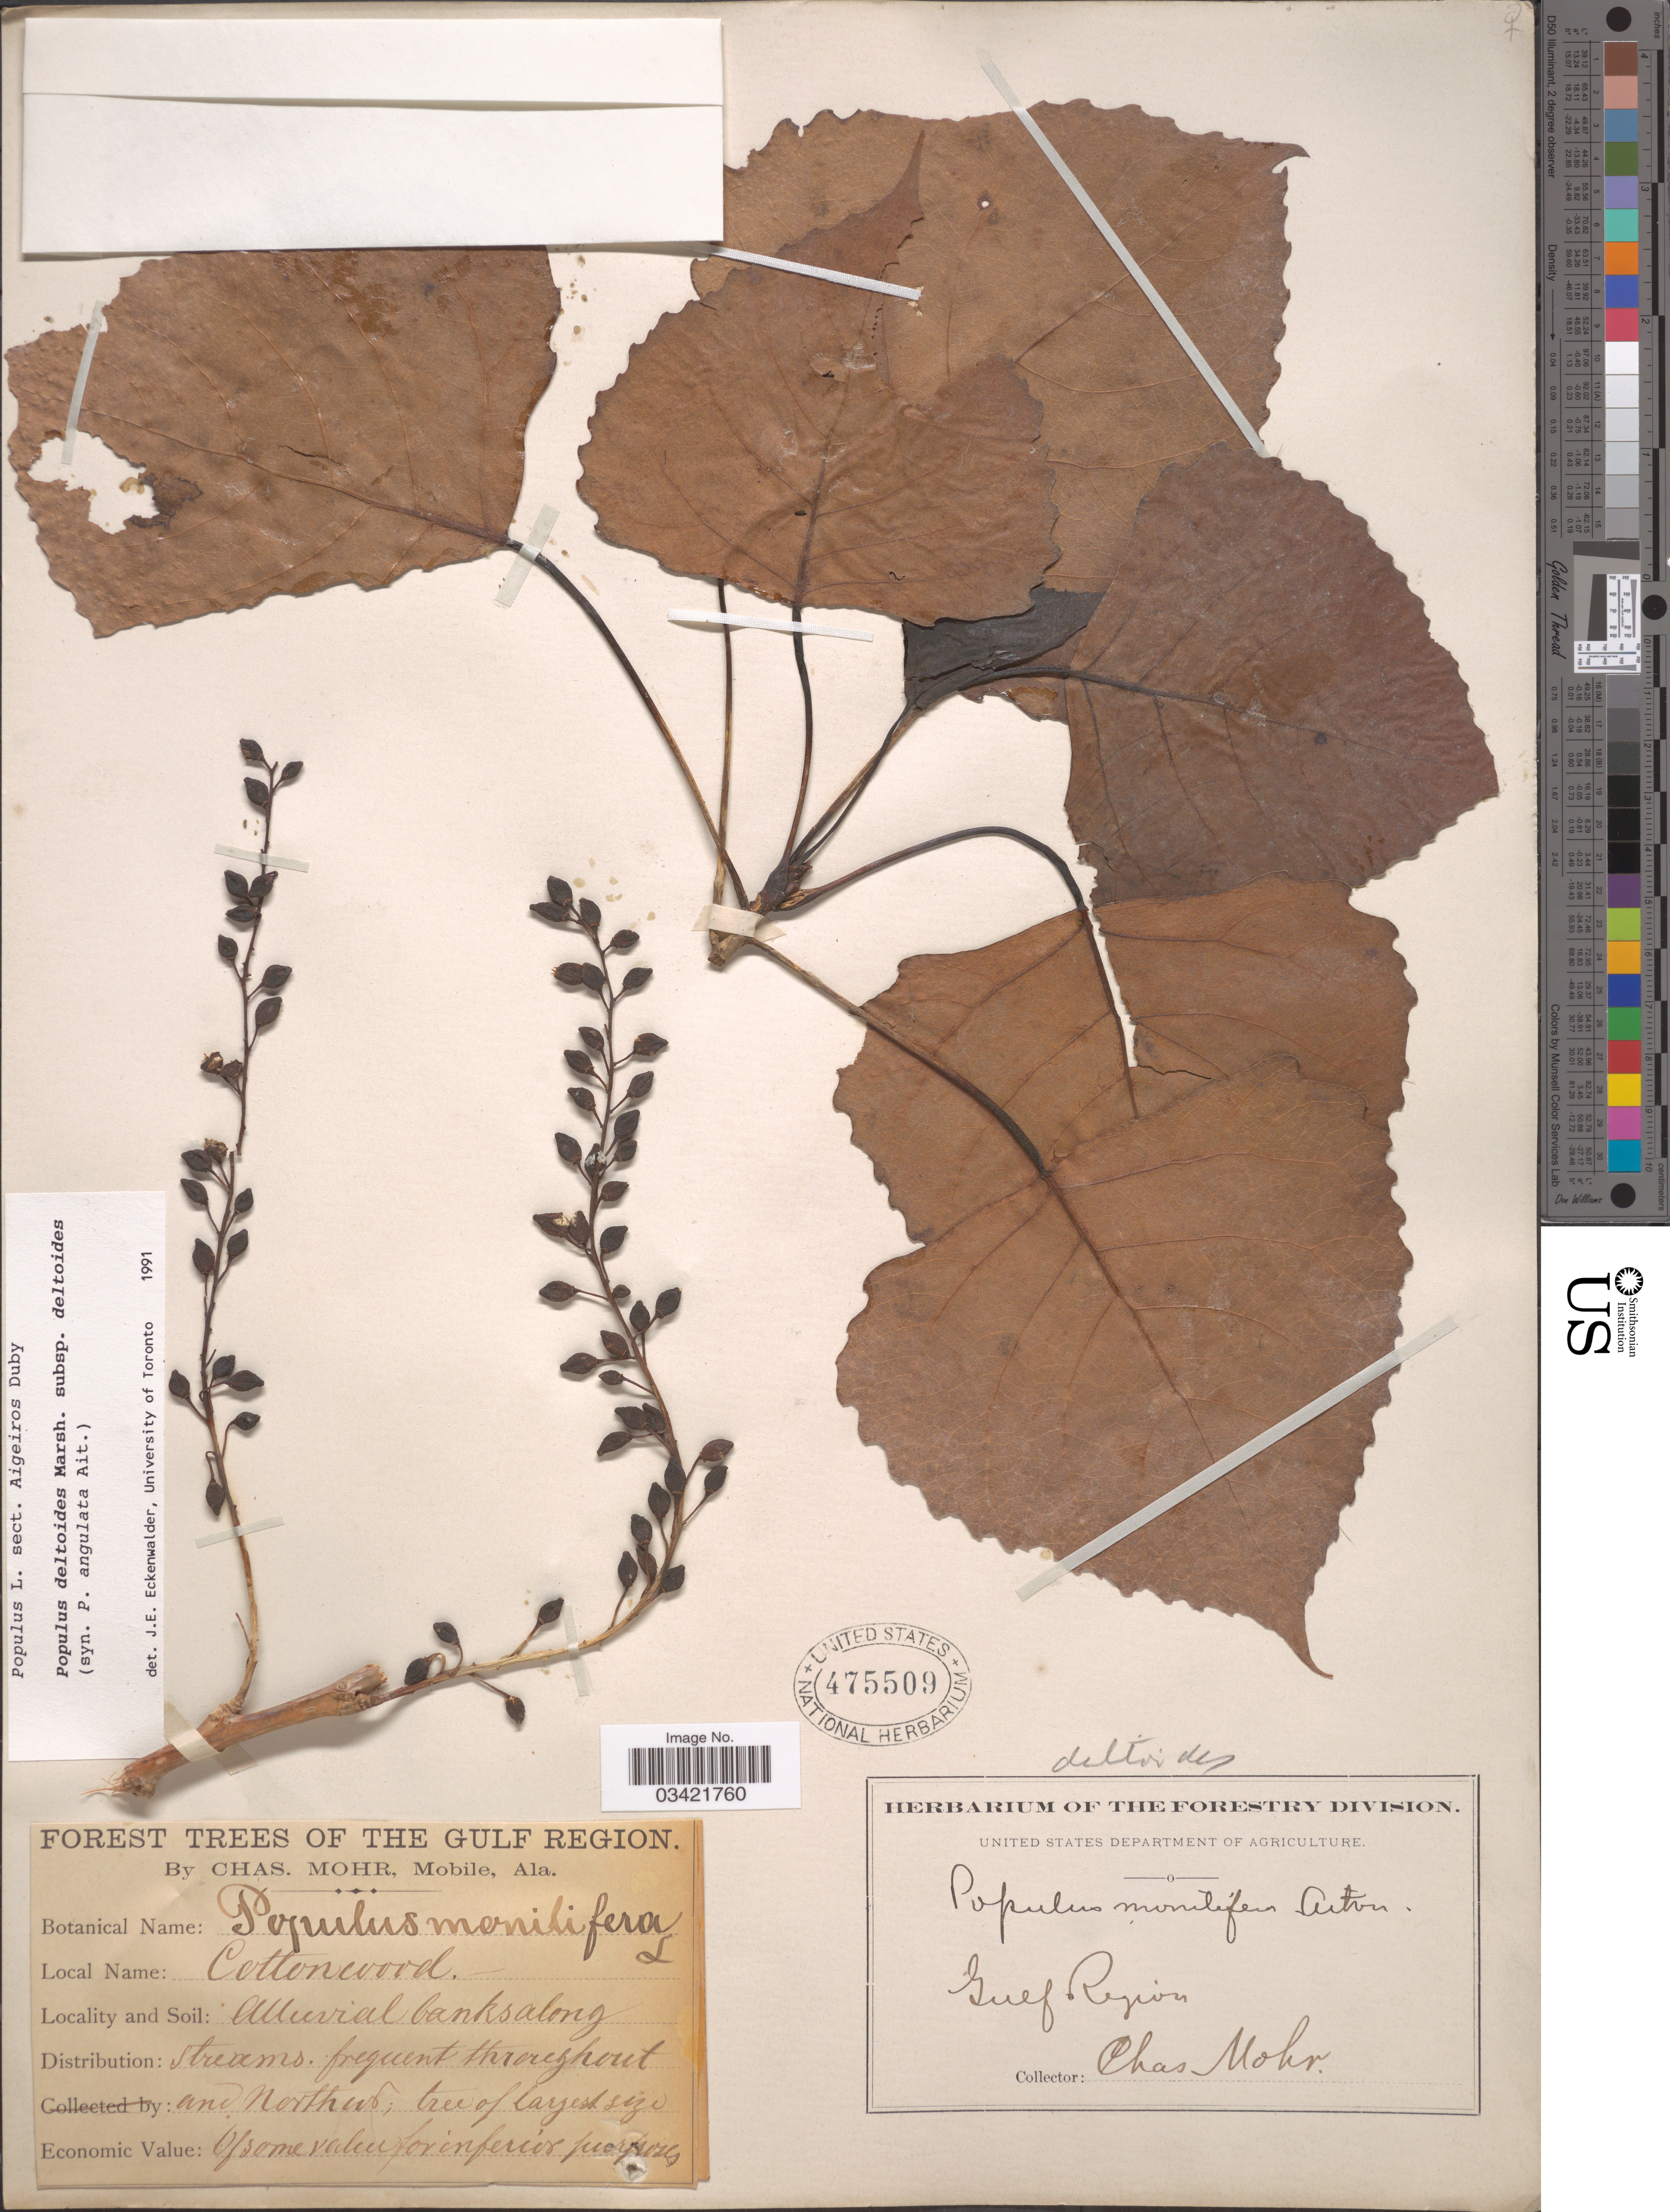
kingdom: Plantae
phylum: Tracheophyta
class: Magnoliopsida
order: Malpighiales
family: Salicaceae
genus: Populus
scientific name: Populus deltoides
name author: W. Bartram ex Marshall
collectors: Mohr, C. T. (herbarium)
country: United States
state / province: Alabama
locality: The Gulf Region.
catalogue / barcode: US 475509